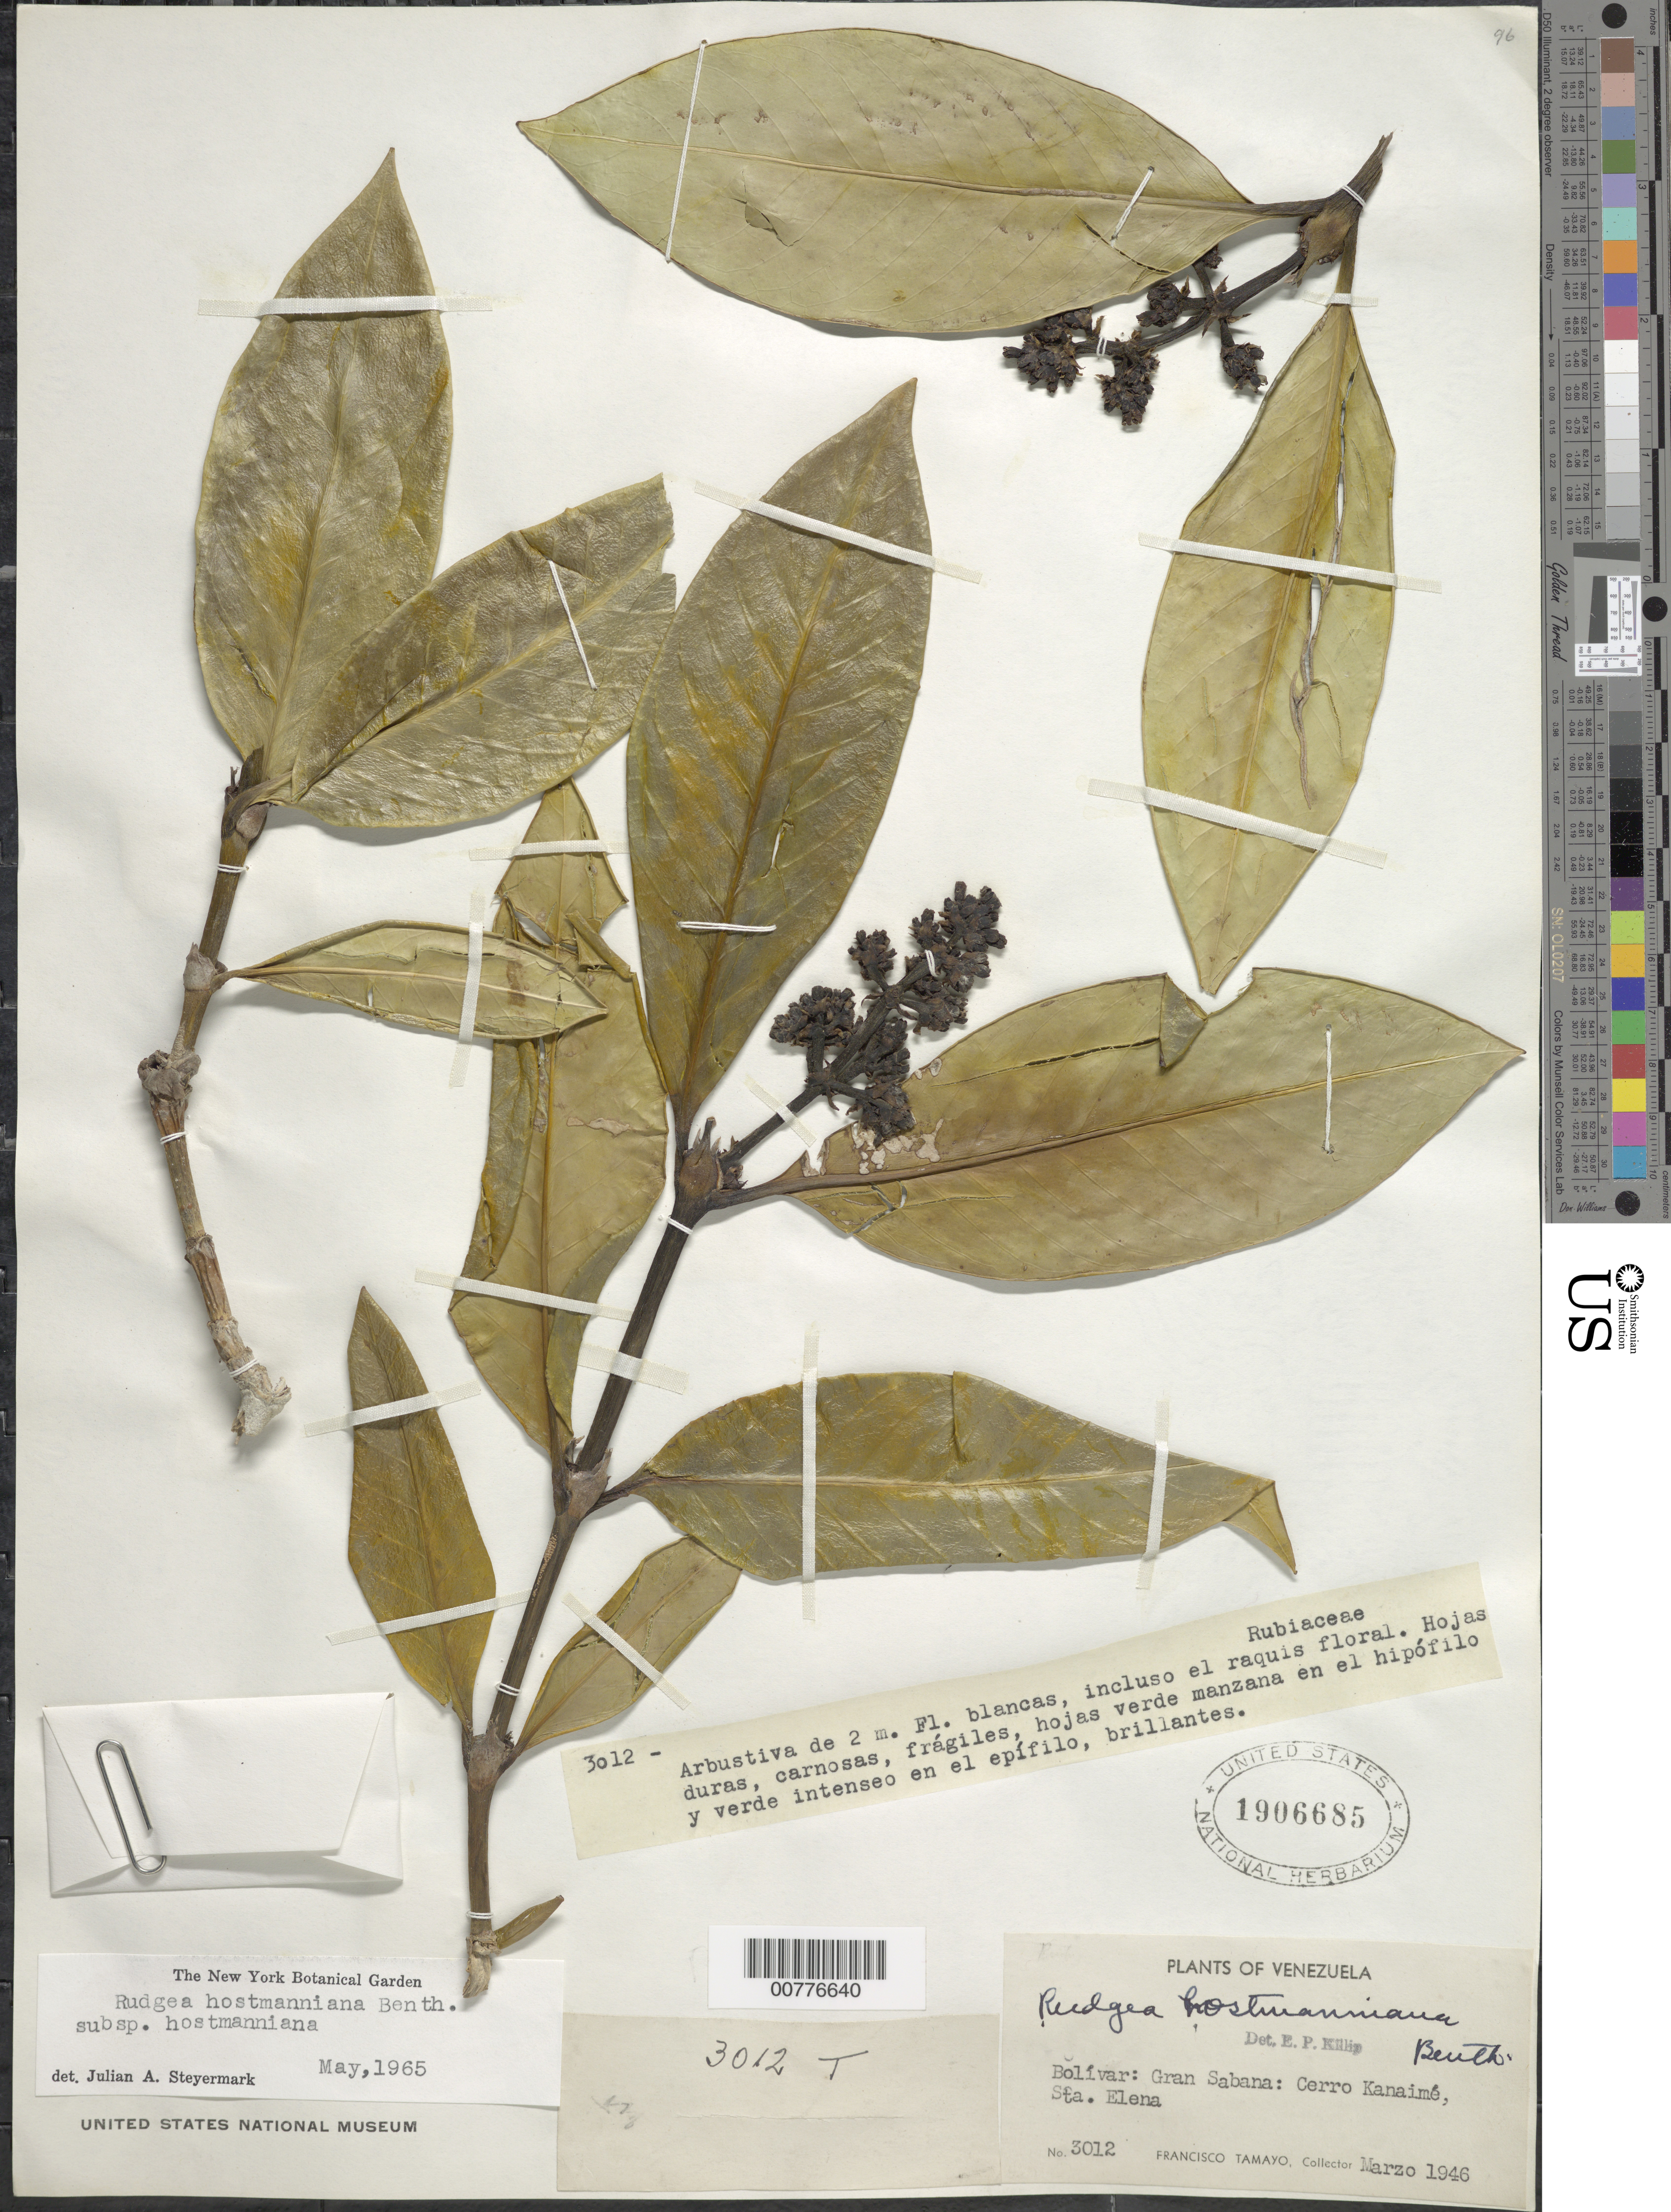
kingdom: Plantae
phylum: Tracheophyta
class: Magnoliopsida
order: Gentianales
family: Rubiaceae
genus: Rudgea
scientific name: Rudgea hostmanniana subsp. hostmanniana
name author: Benth.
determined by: Steyermark, Julian A., (VEN)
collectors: F. Tamayo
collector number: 3012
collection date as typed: Mar-46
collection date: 1946-03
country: Venezuela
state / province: Bolívar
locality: Gran Sabana, Sta. Elena, Cerro Kanaimé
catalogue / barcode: US 1906685